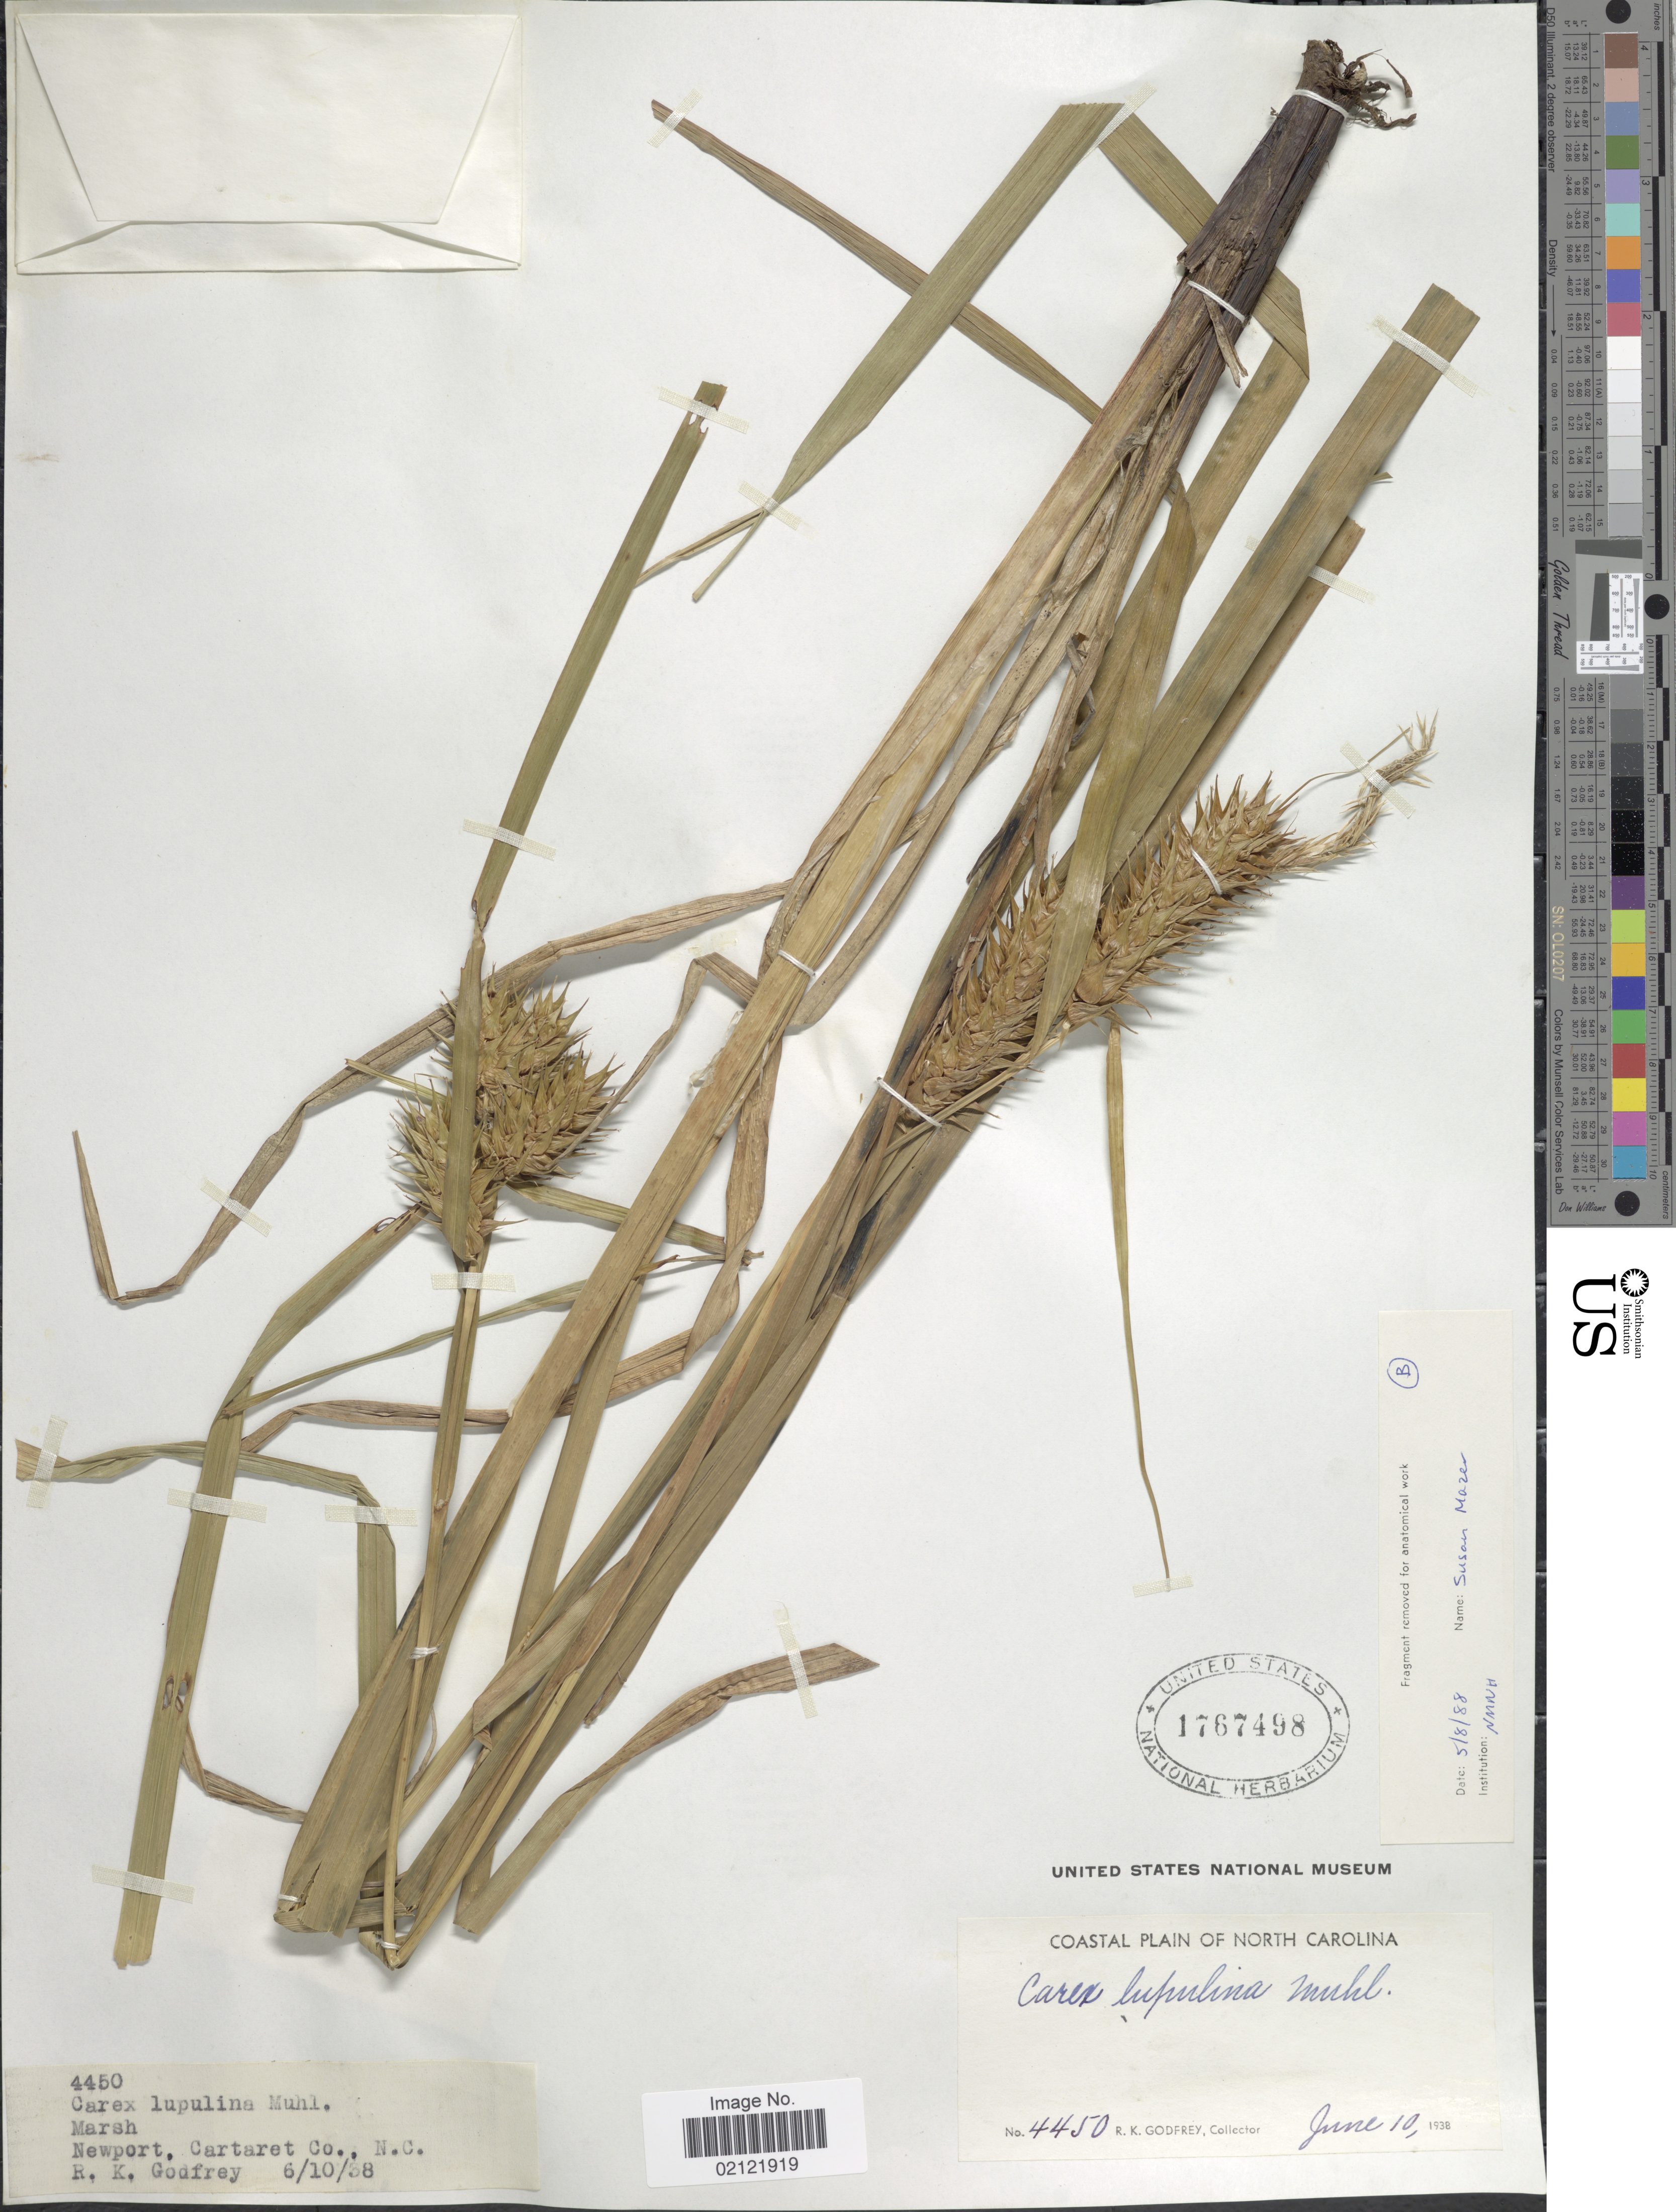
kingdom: Plantae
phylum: Tracheophyta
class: Liliopsida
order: Poales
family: Cyperaceae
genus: Carex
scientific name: Carex lupulina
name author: Muhl. ex Willd.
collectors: R. K. Godfrey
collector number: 4450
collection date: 1938-06-10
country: United States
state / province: North Carolina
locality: Coastal Plain of North Carolina. Marsh, Newport, Cartaret Co., N.C.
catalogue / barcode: US 1767498